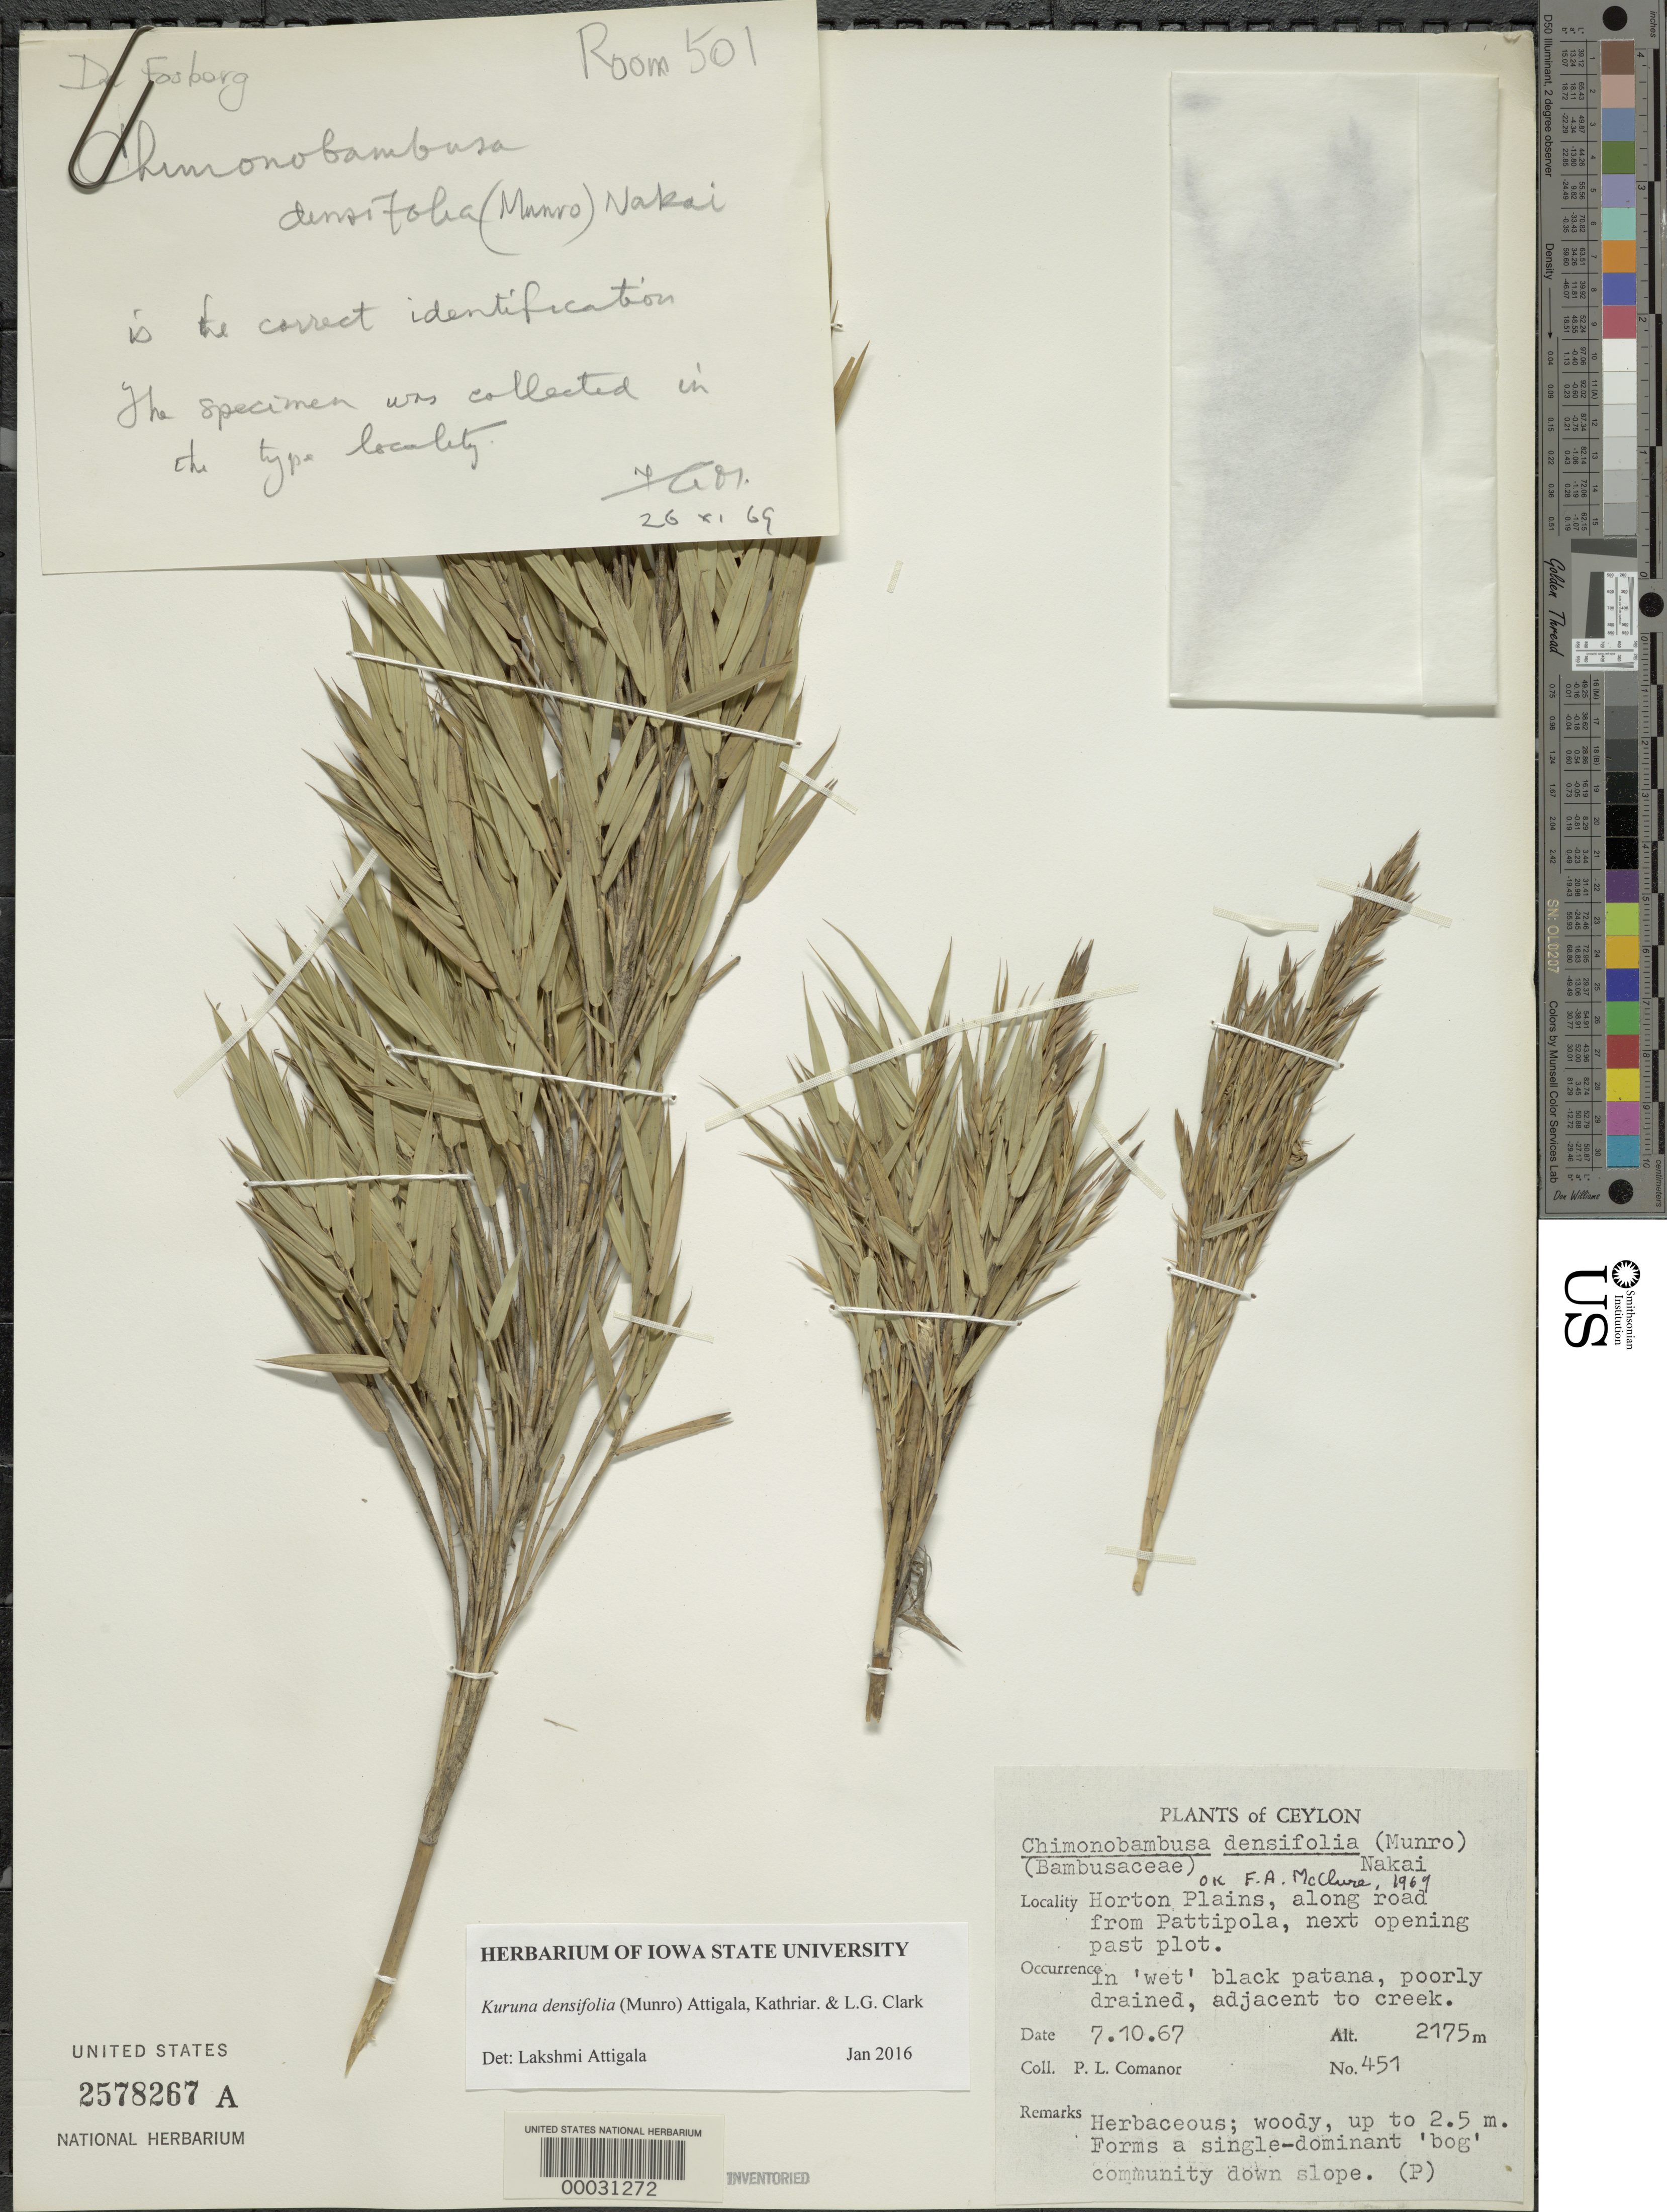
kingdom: Plantae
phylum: Tracheophyta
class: Liliopsida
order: Poales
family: Poaceae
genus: Kuruna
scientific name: Kuruna densifolia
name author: (Munro) Attigala et al.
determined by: Attigala, L.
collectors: P. Comanor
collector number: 451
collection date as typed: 07 Oct 1967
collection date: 1967-10-07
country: Sri Lanka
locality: Pattipola roadside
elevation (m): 2175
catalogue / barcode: US 2578267A